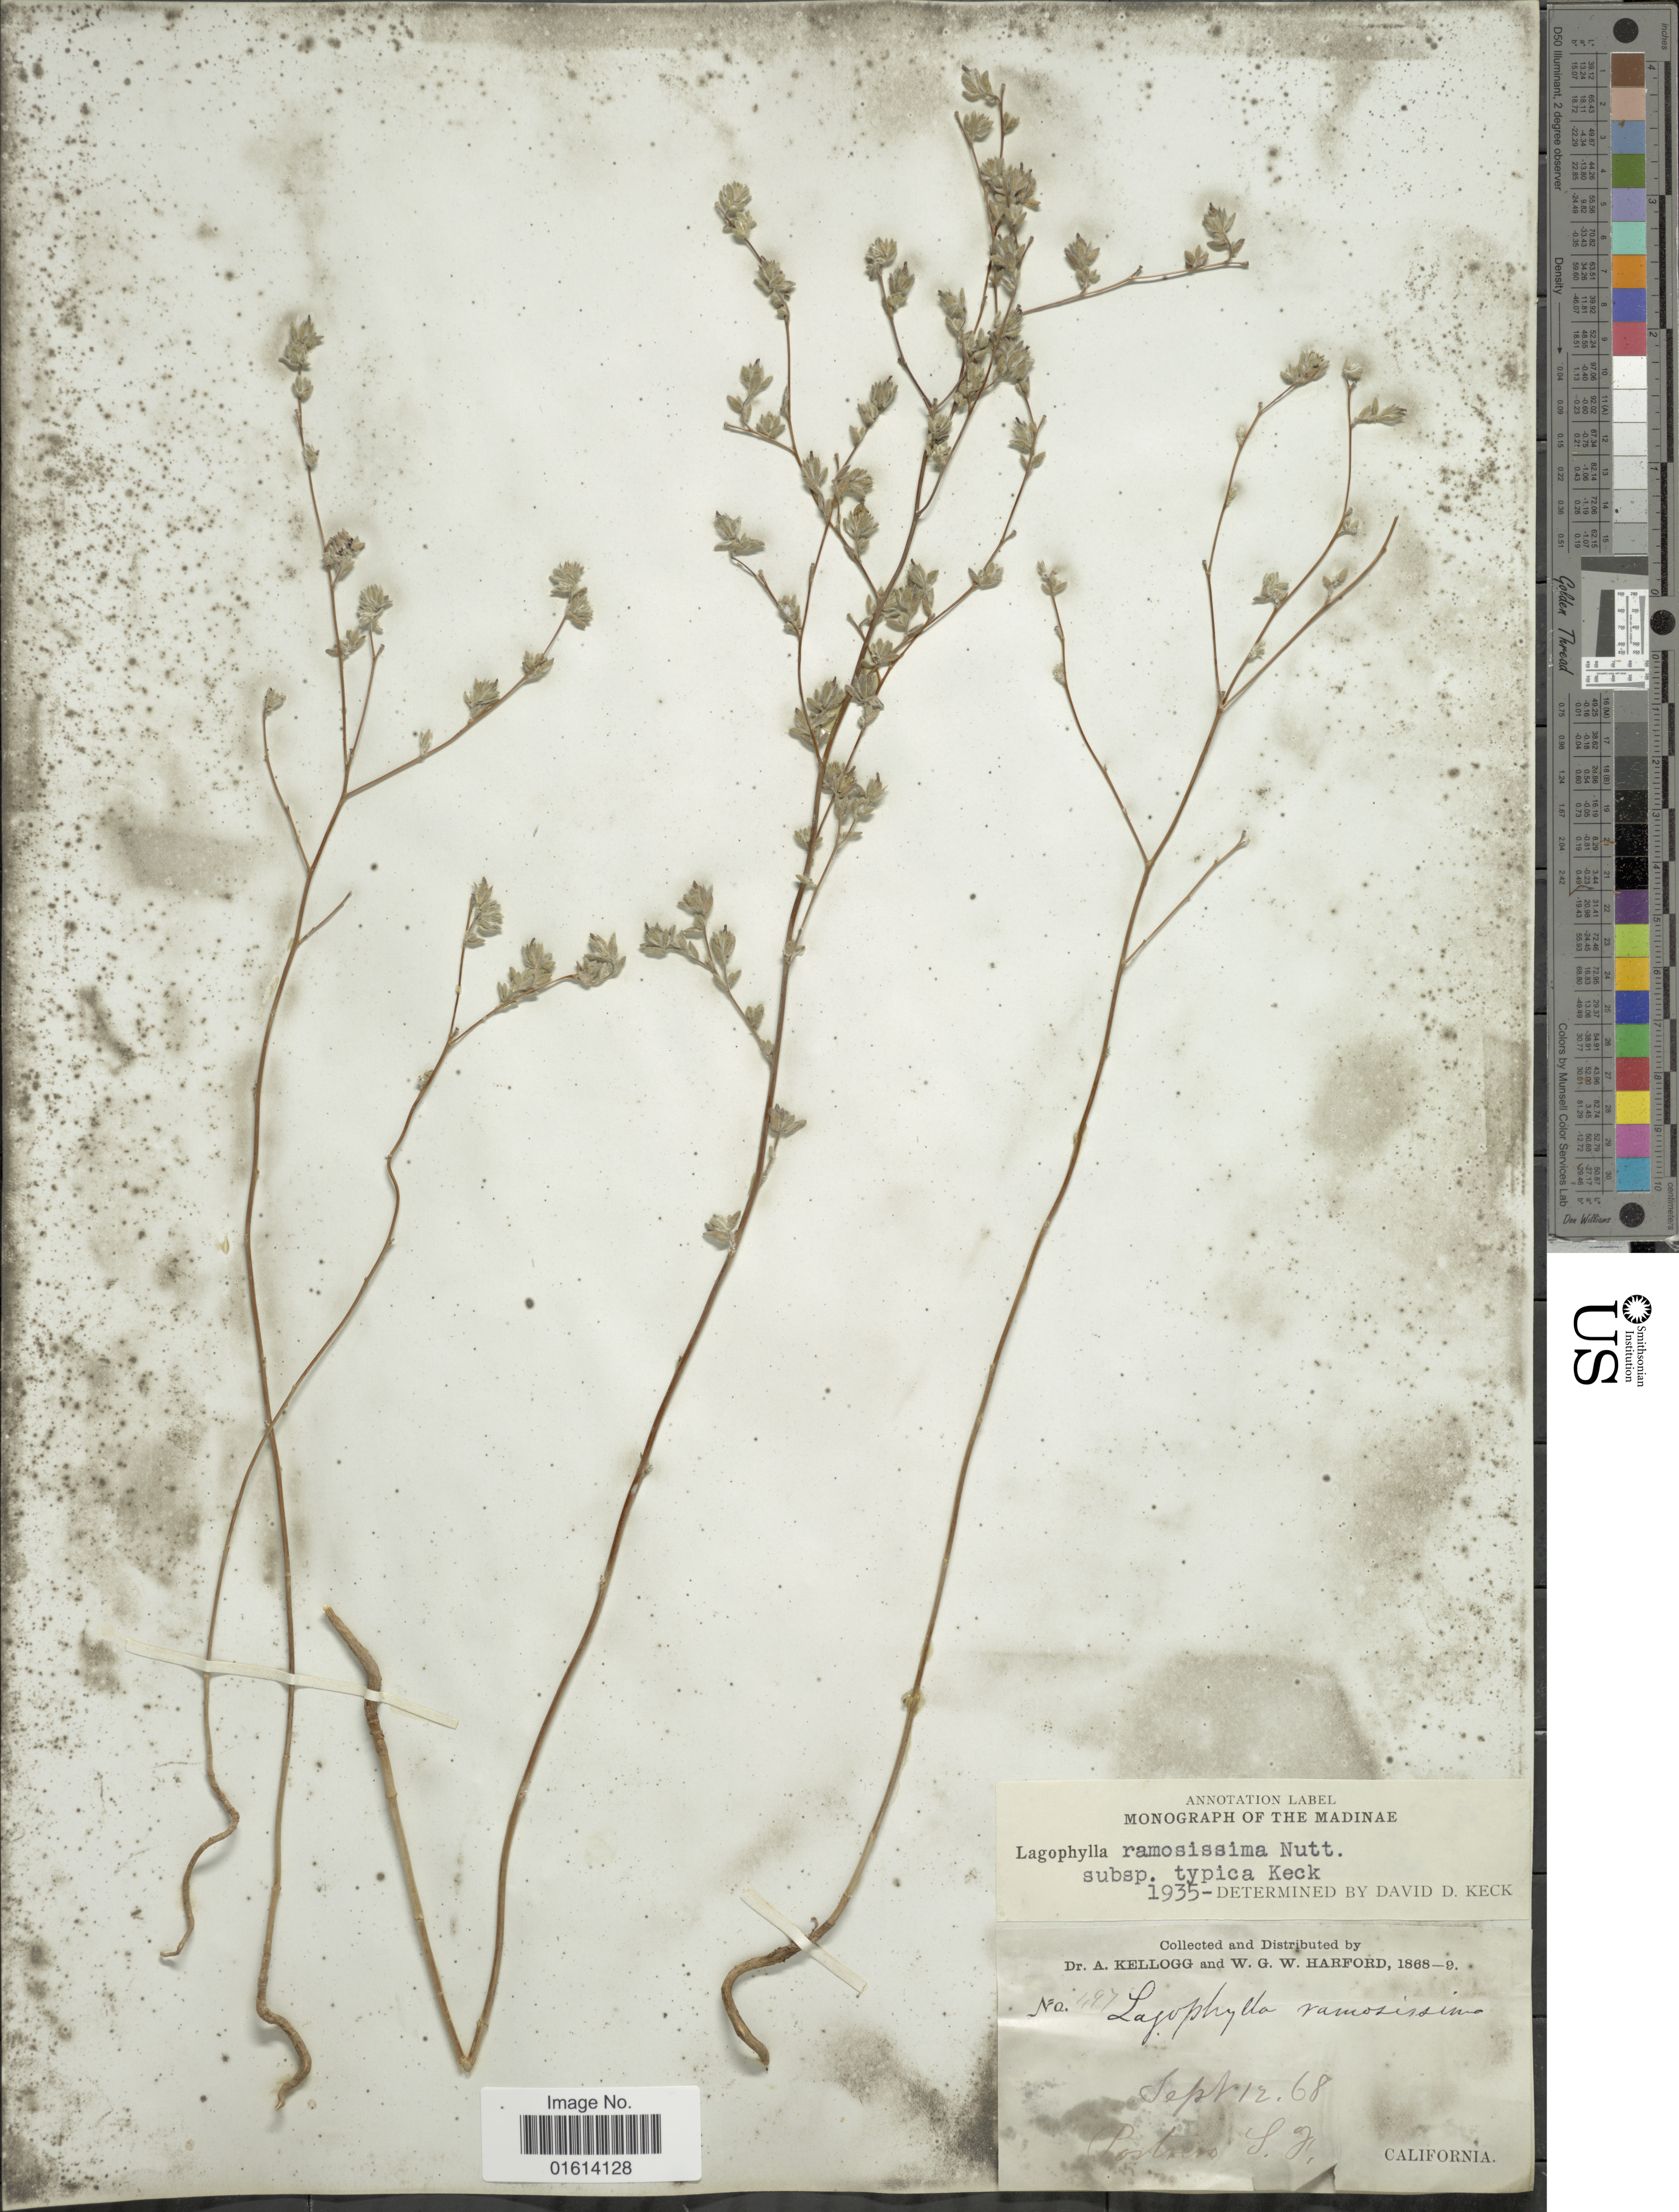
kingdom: Plantae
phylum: Tracheophyta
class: Magnoliopsida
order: Asterales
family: Asteraceae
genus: Lagophylla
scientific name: Lagophylla ramosissima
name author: Nutt.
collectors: A. Kellogg & W. G. W. Harford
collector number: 497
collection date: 1868-09-12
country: United States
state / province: California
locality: Postrero S. J.